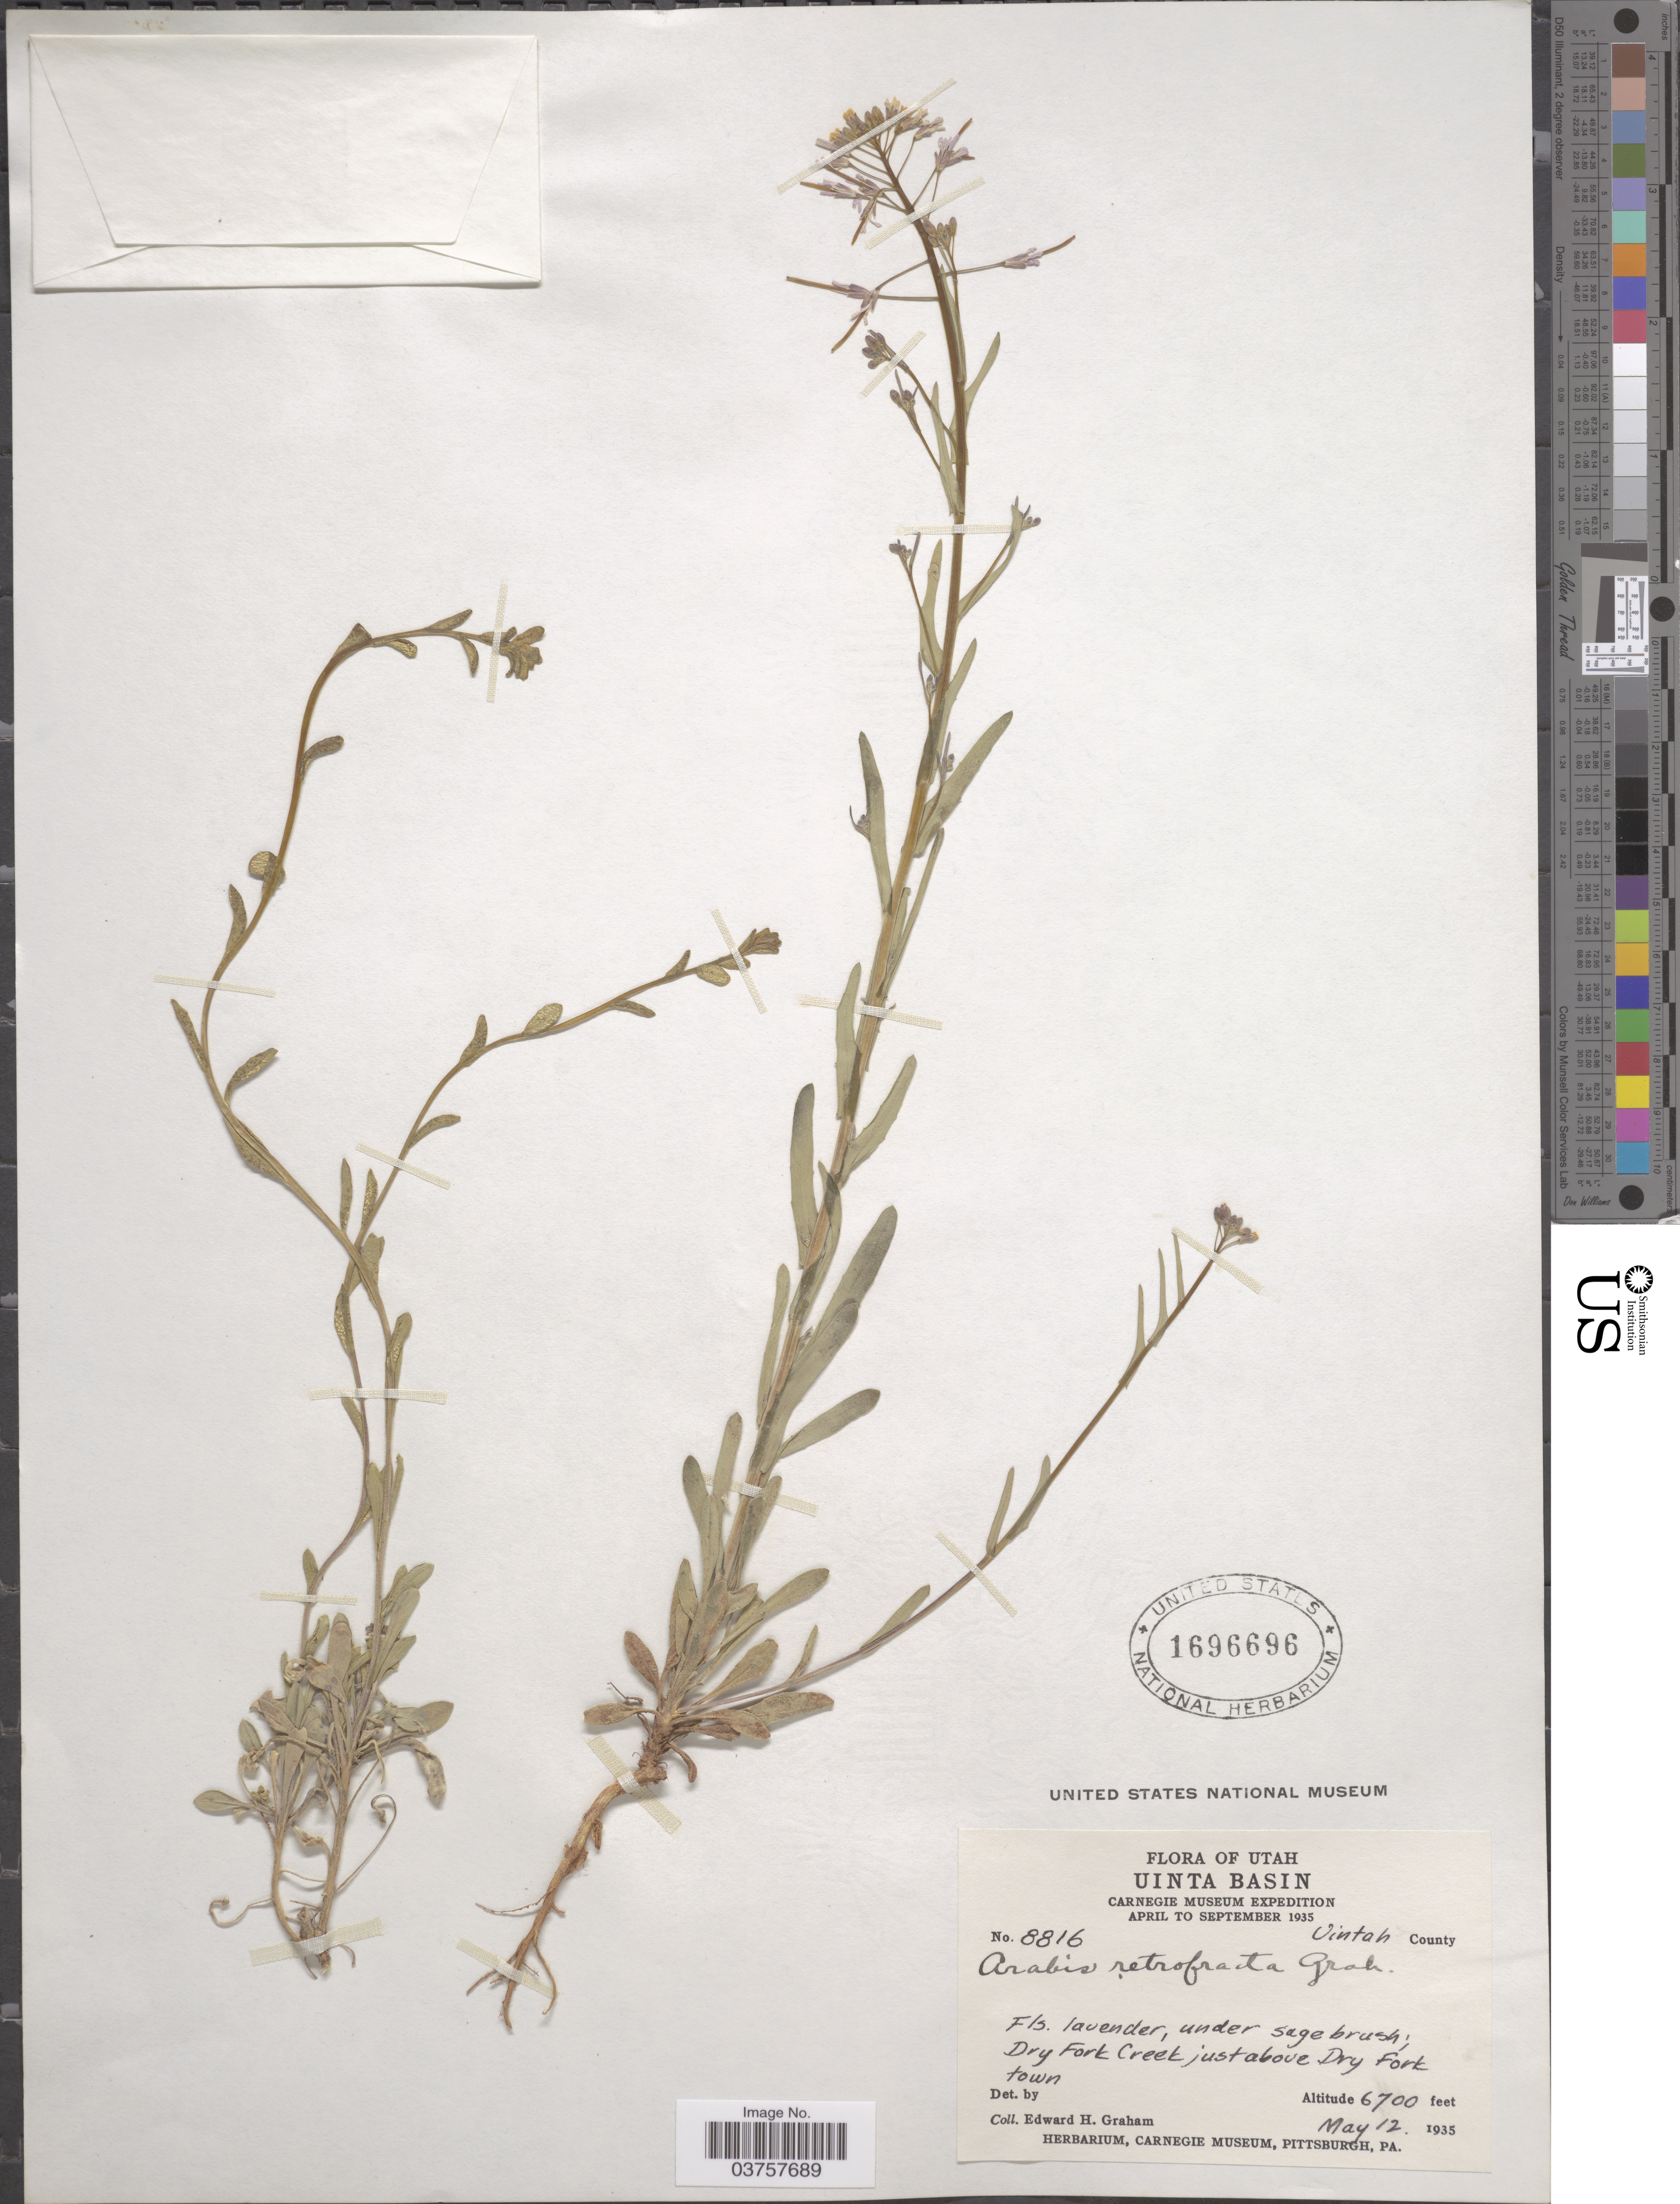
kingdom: Plantae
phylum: Tracheophyta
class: Magnoliopsida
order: Brassicales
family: Brassicaceae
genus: Arabis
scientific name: Arabis holboellii var. retrofracta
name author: Rydb.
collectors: E. H. Graham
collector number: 8816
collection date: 1935-05-12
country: United States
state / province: Utah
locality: Uinta Basin. Uintah County. Dry Fork Creek just above Dry Fork town.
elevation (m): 2042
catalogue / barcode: US 1696696